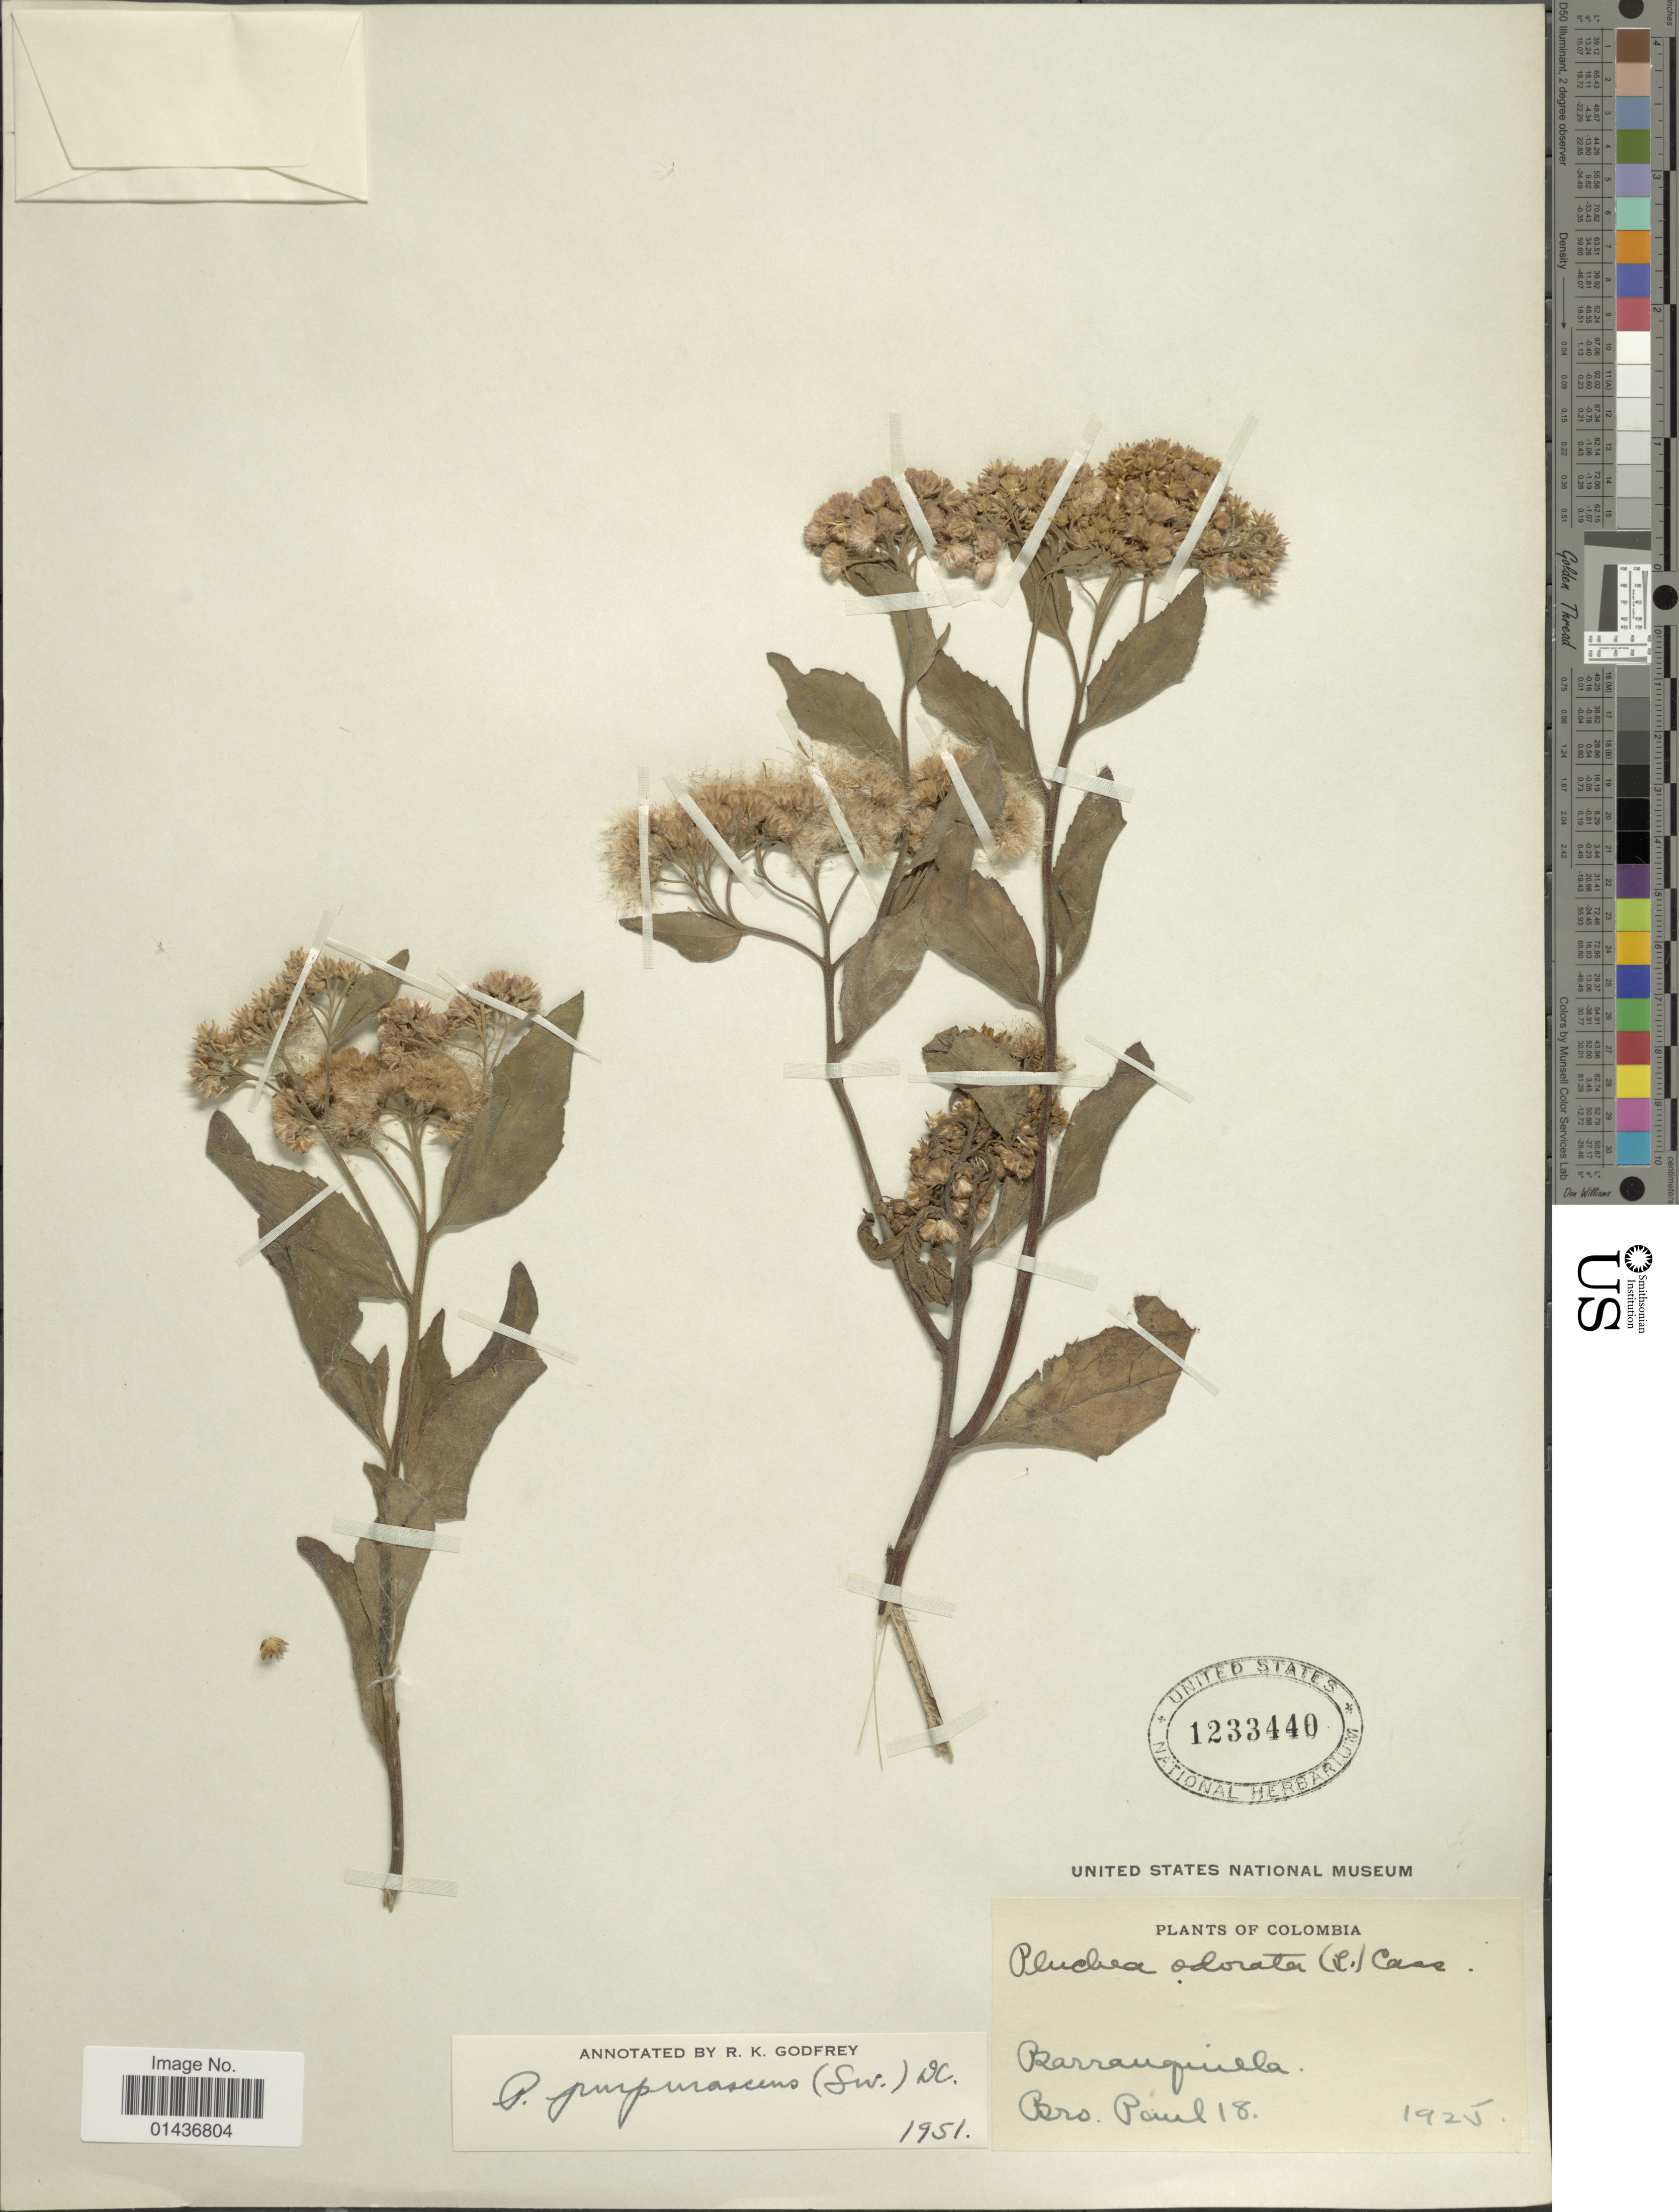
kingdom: Plantae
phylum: Tracheophyta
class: Magnoliopsida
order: Asterales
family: Asteraceae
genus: Pluchea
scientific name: Pluchea odorata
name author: (L.) Cass.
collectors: B. Paul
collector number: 18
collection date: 1925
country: Colombia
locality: Barranquilla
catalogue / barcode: US 1233440